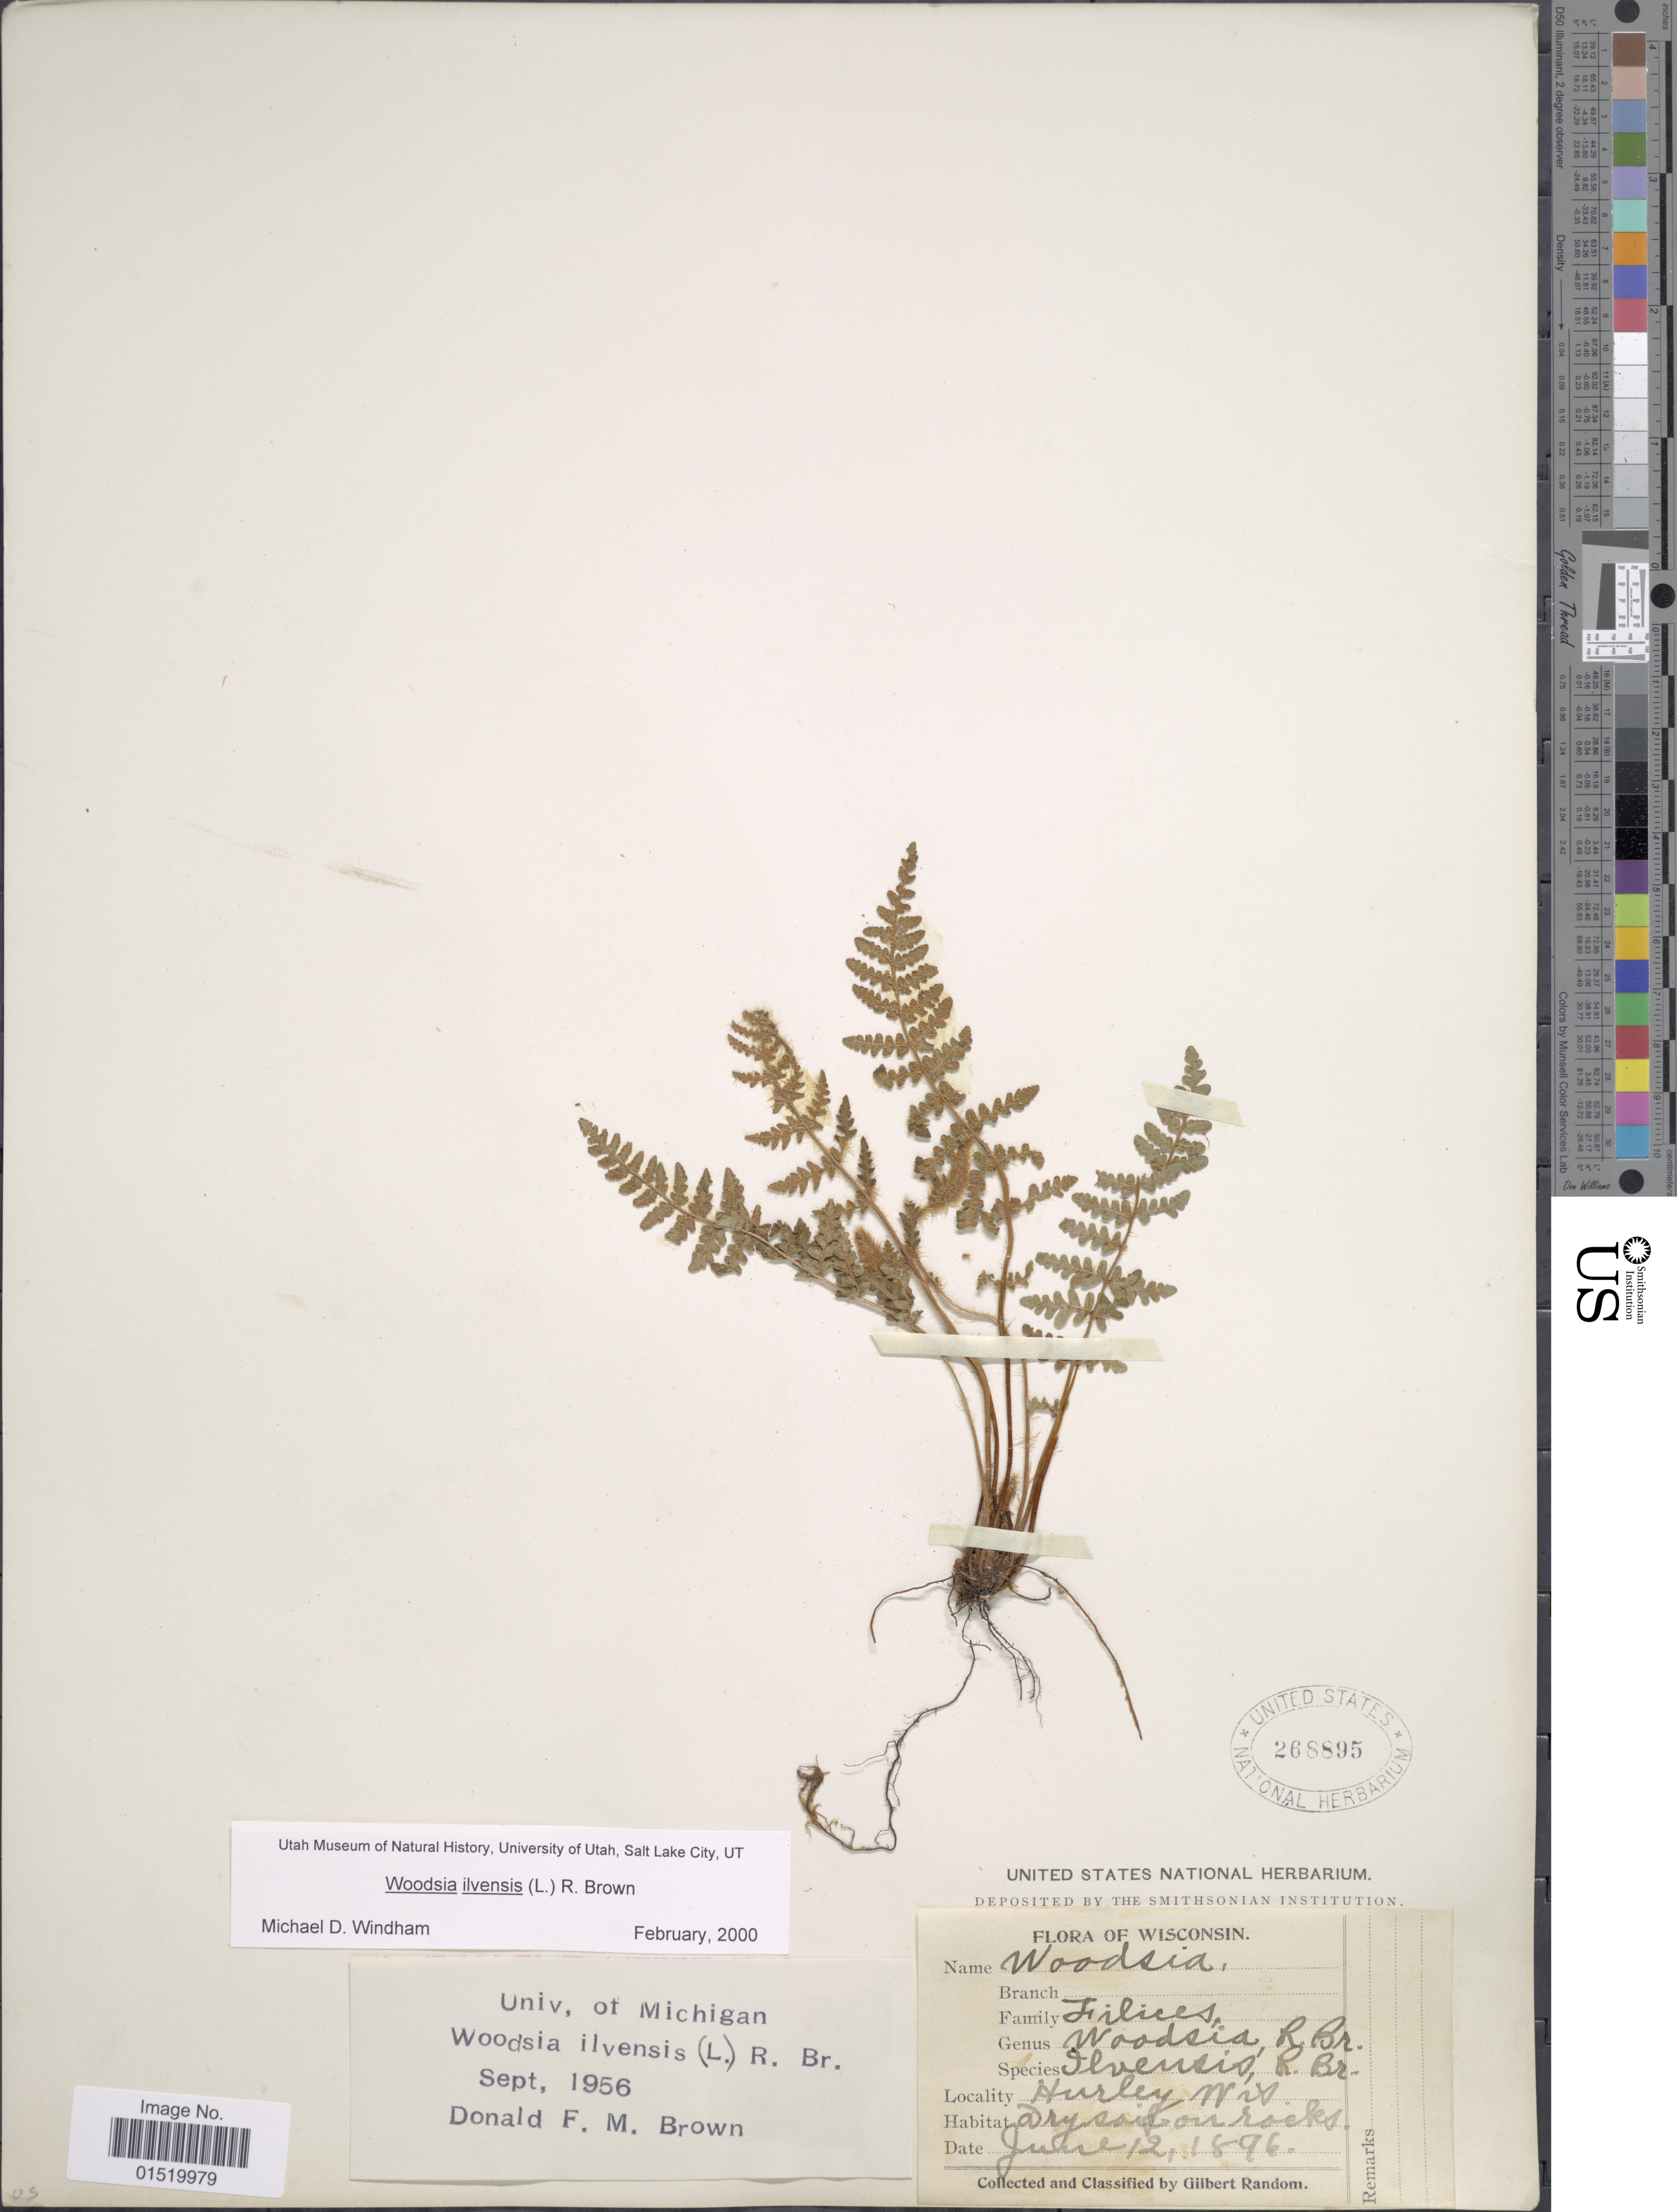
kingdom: Plantae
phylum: Tracheophyta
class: Polypodiopsida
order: Polypodiales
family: Woodsiaceae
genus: Woodsia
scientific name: Woodsia ilvensis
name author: (L.) R. Br.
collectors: G. Random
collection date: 1896-06-12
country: United States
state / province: Wisconsin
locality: Hurley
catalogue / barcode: US 268895